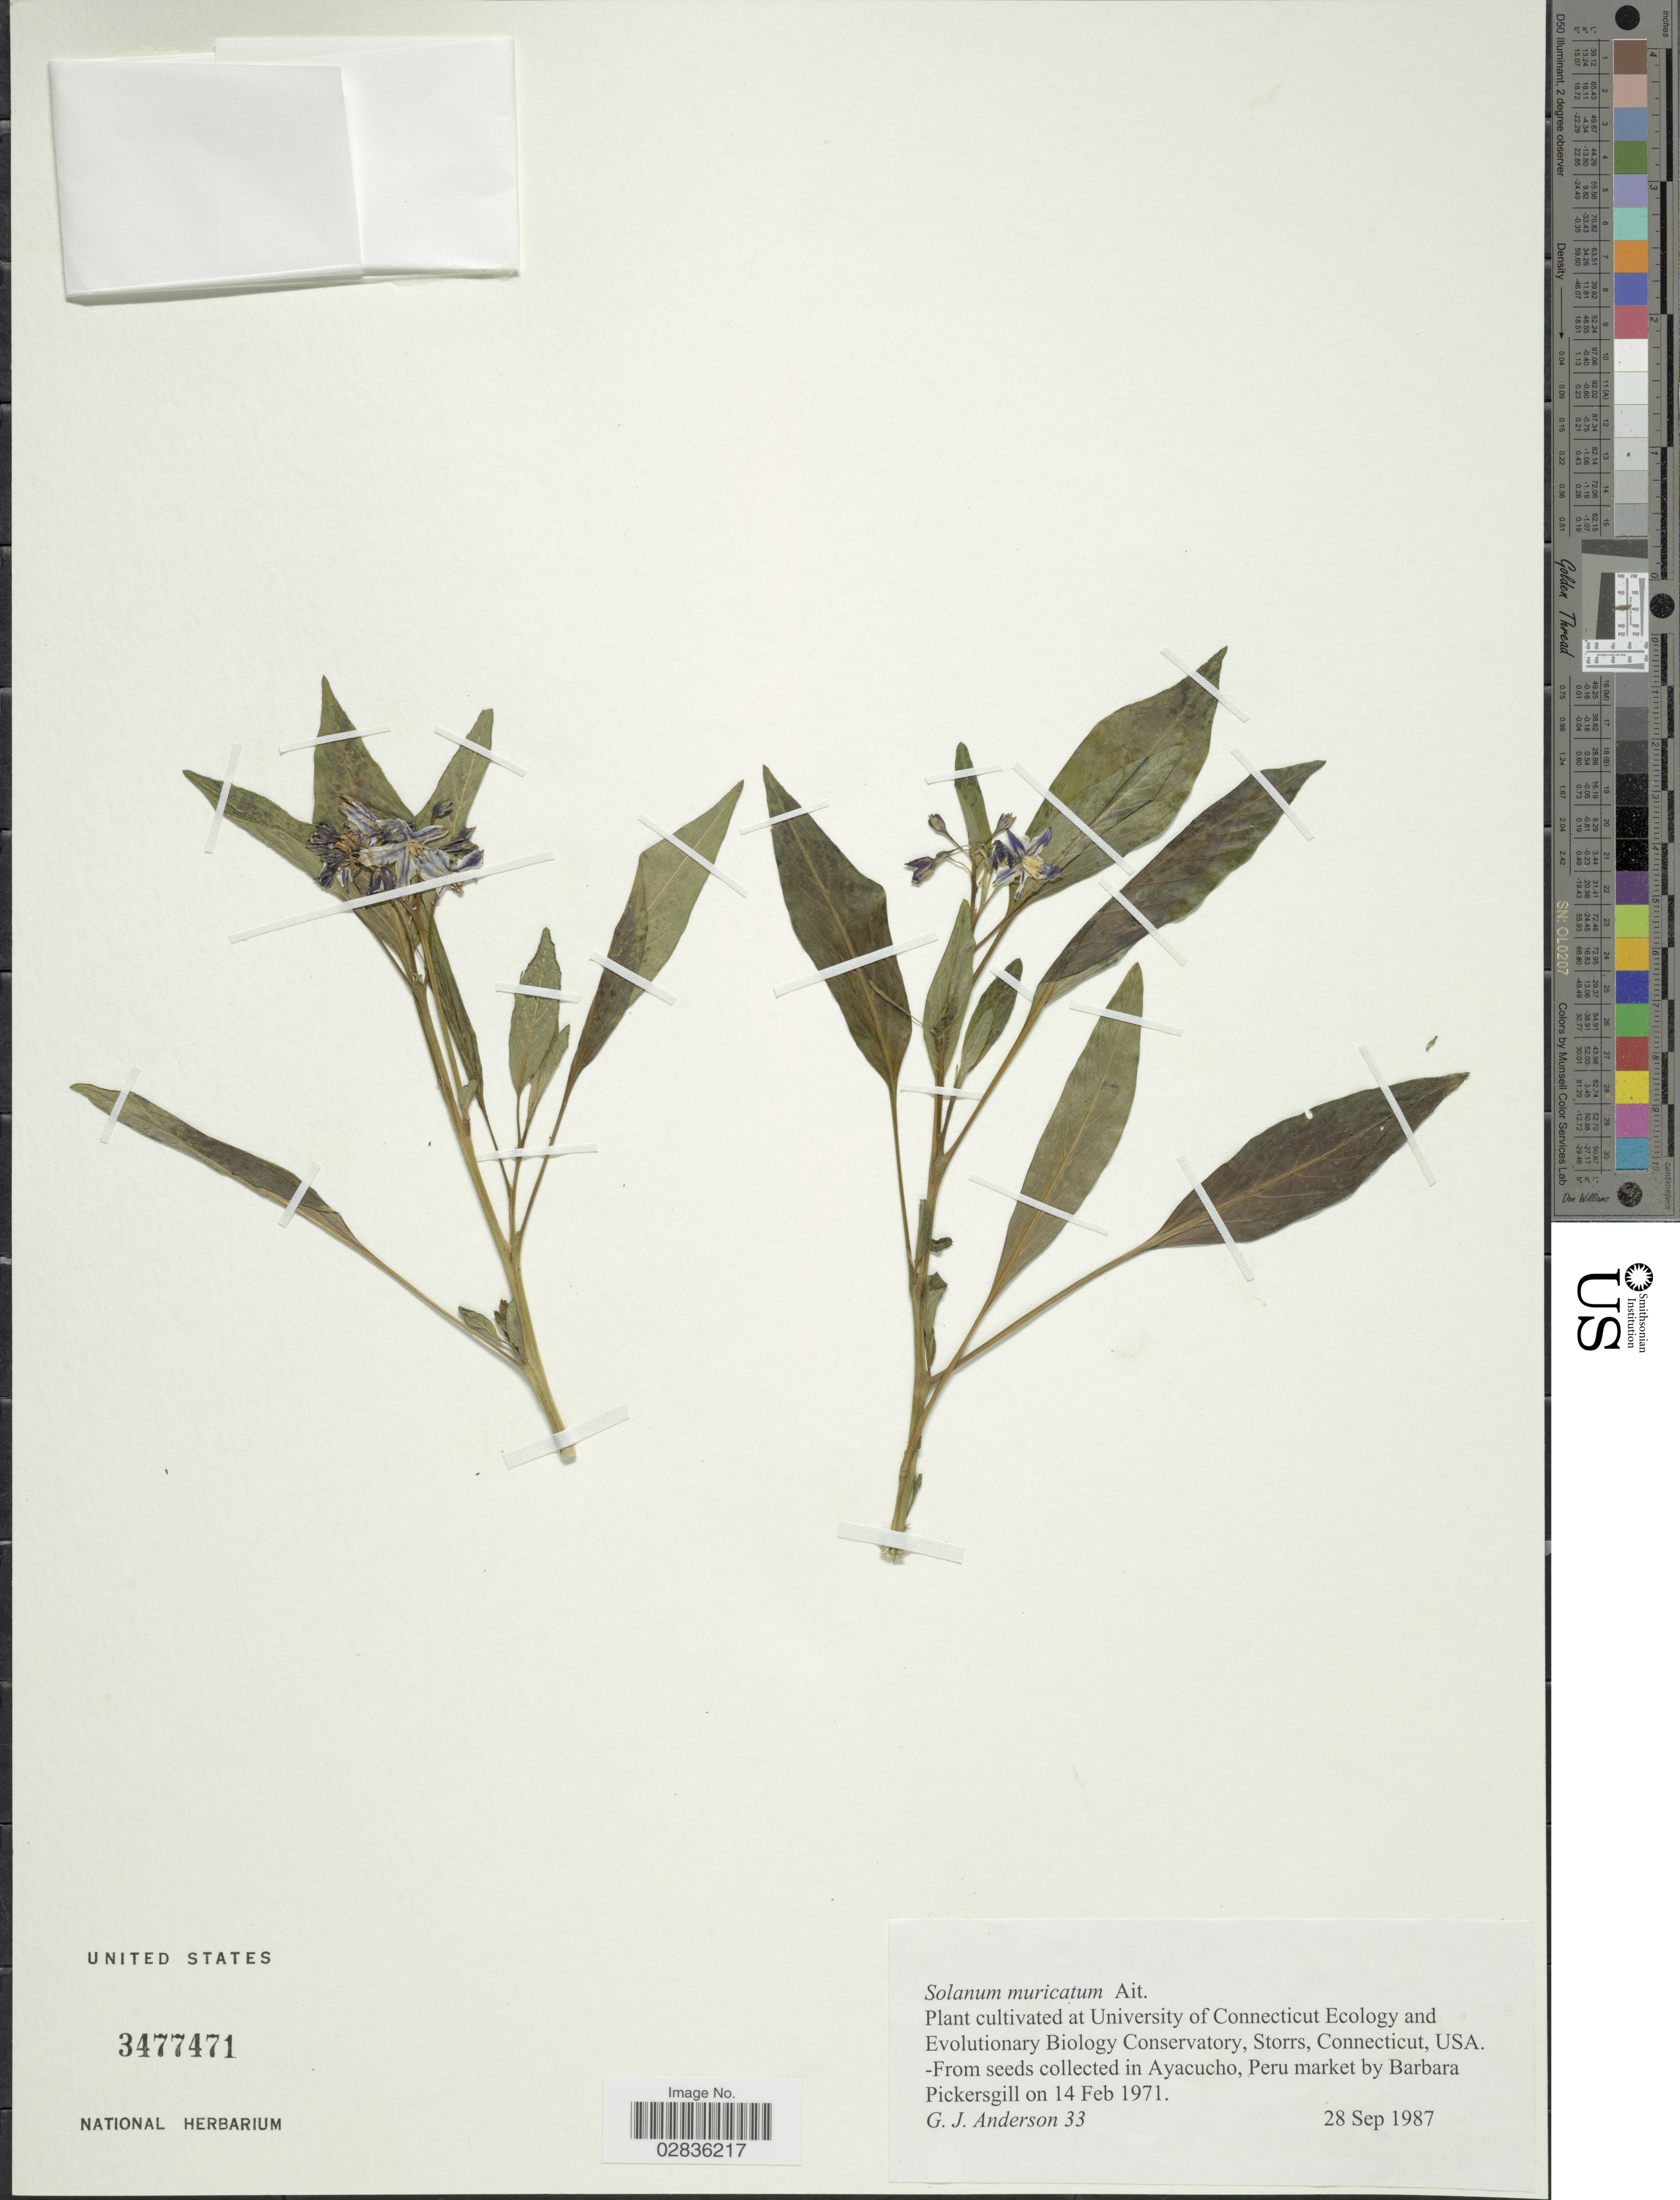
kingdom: Plantae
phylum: Tracheophyta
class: Magnoliopsida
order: Solanales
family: Solanaceae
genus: Solanum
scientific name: Solanum muricatum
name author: Aiton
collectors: G. J. Anderson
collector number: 33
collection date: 1987-09-28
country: United States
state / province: Connecticut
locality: University of Connecticut Ecology and Evolutionary Biology Conservatory, Storrs.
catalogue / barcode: US 3477471